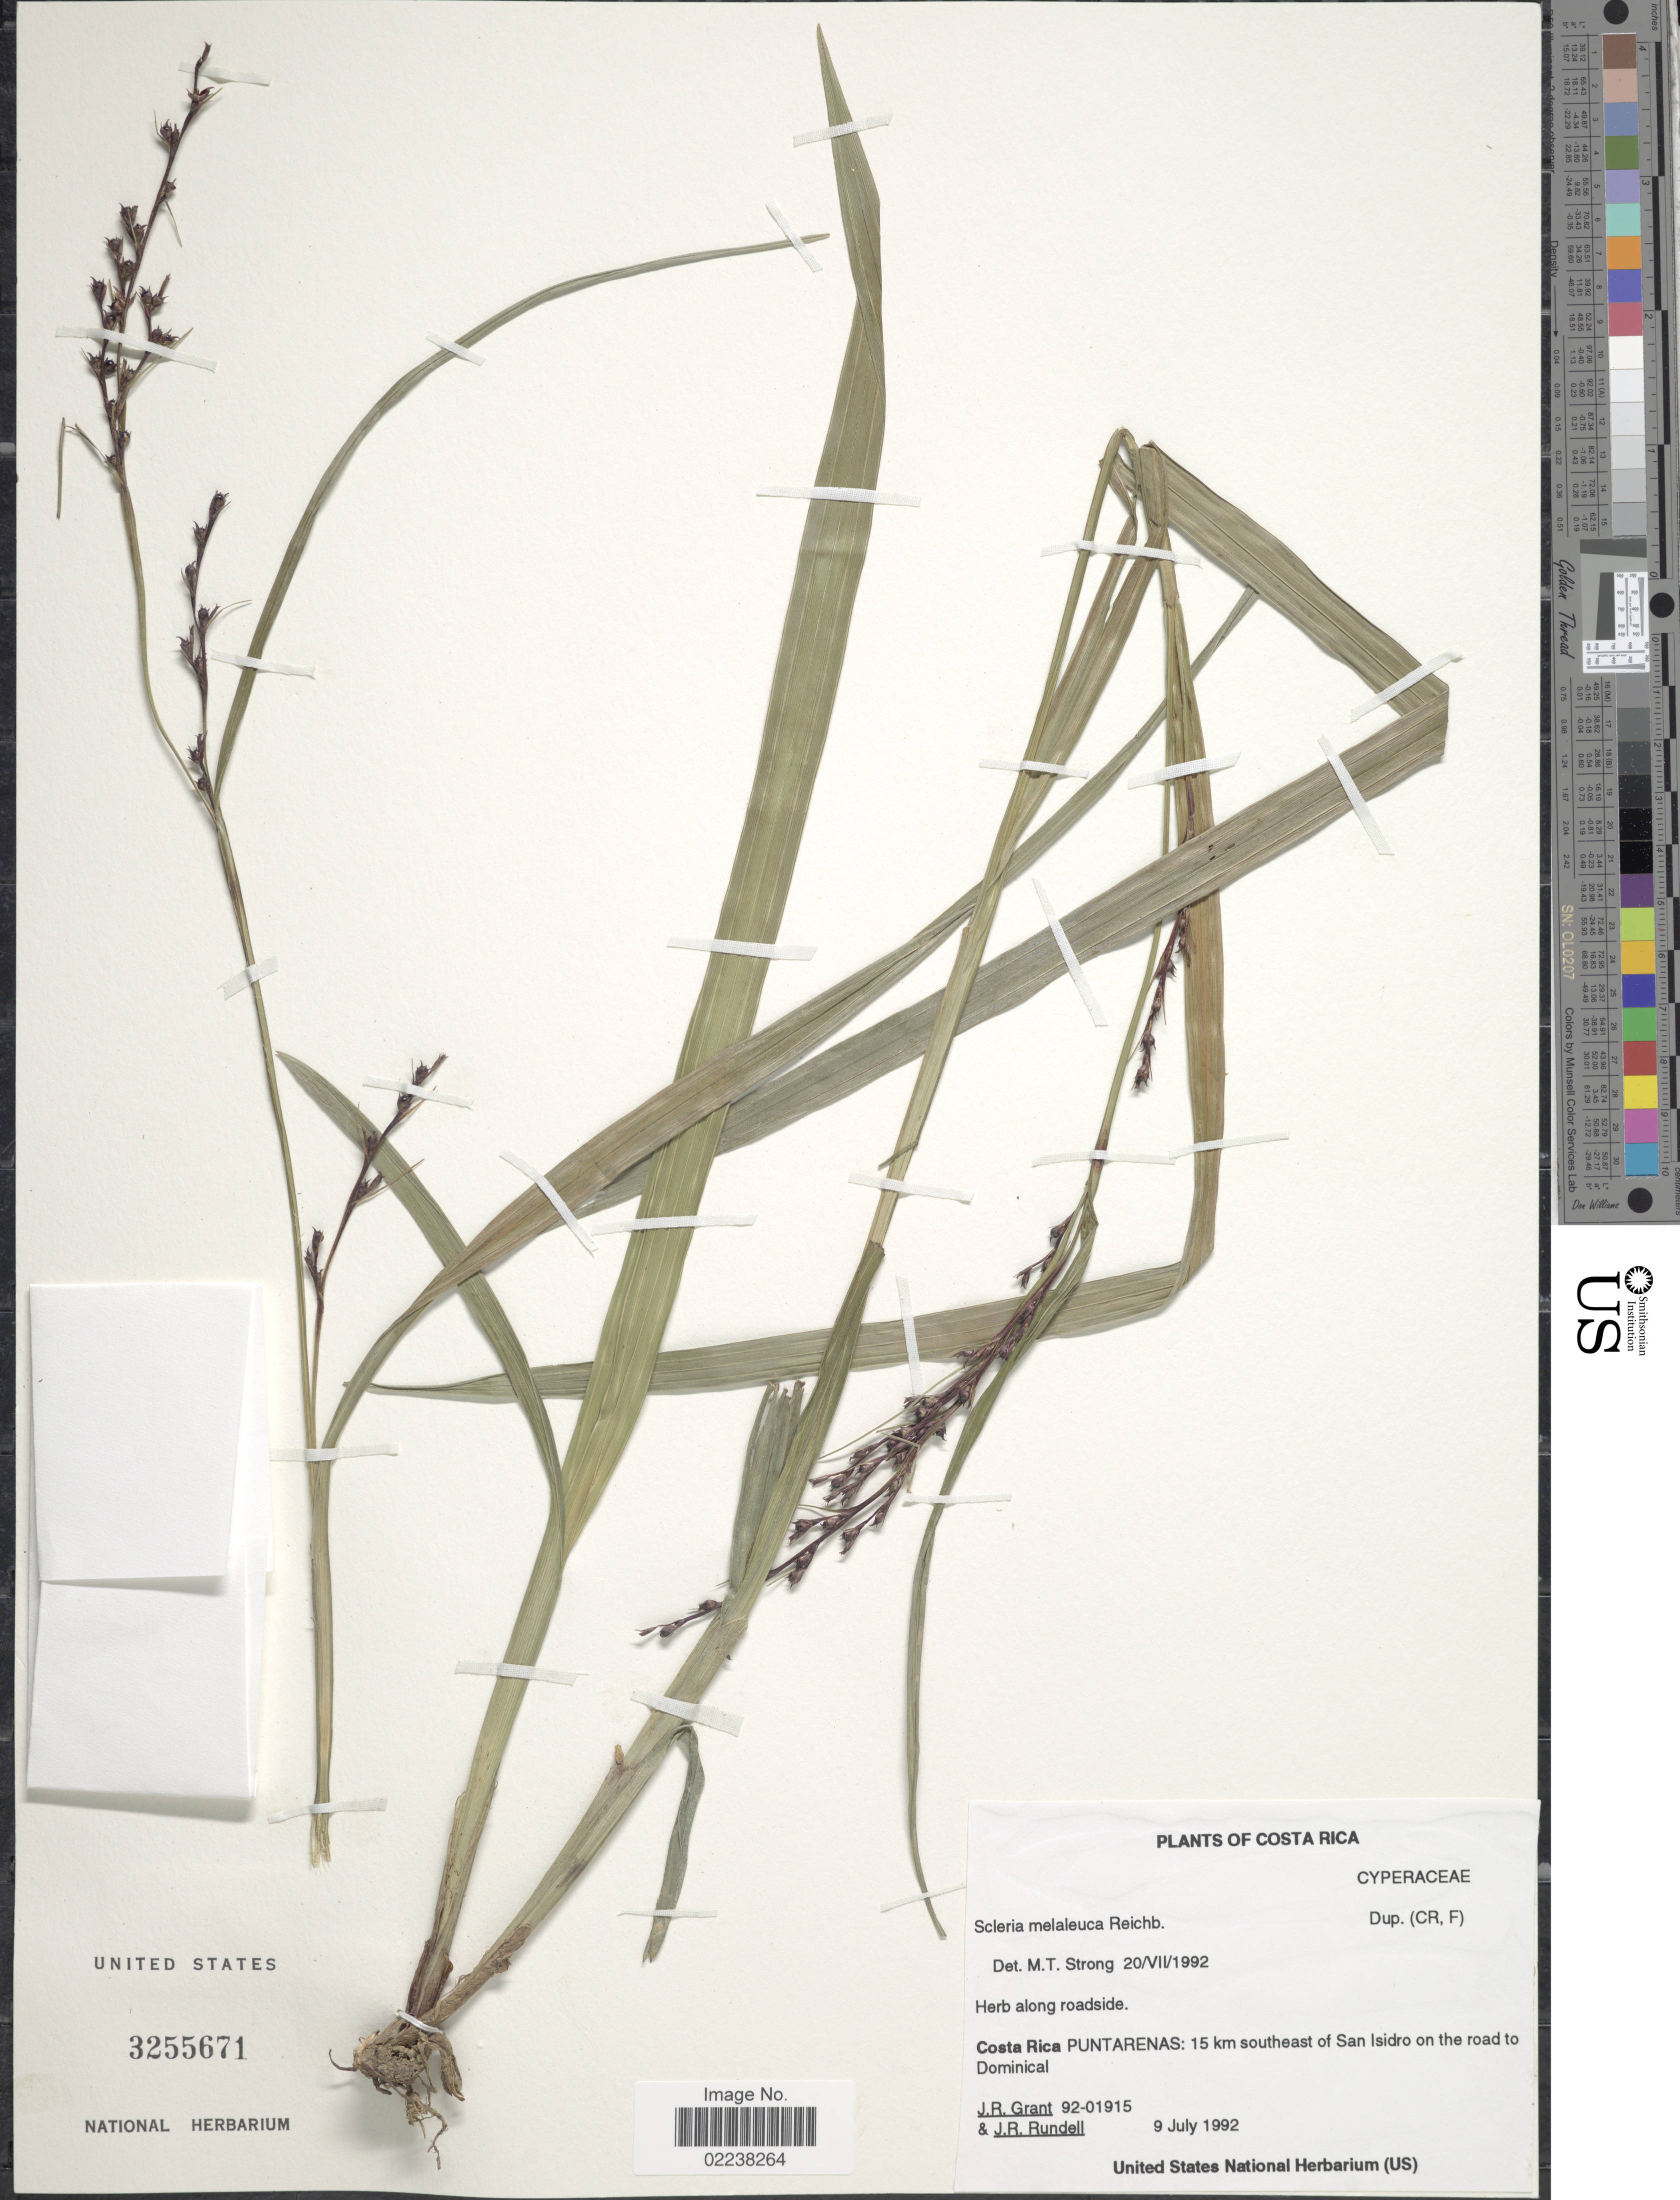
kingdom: Plantae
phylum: Tracheophyta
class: Liliopsida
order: Poales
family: Cyperaceae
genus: Scleria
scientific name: Scleria gaertneri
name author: Raddi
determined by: Strong, Mark T., (BOT), Smithsonian Institution - National Museum of Natural History (UNITED STATES)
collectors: J. Grant & J. R. Rundell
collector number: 92-01915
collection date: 1992-07-09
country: Costa Rica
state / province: Puntarenas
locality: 15 km southeast of San Isidro on the road to Dominical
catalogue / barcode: US 3255671